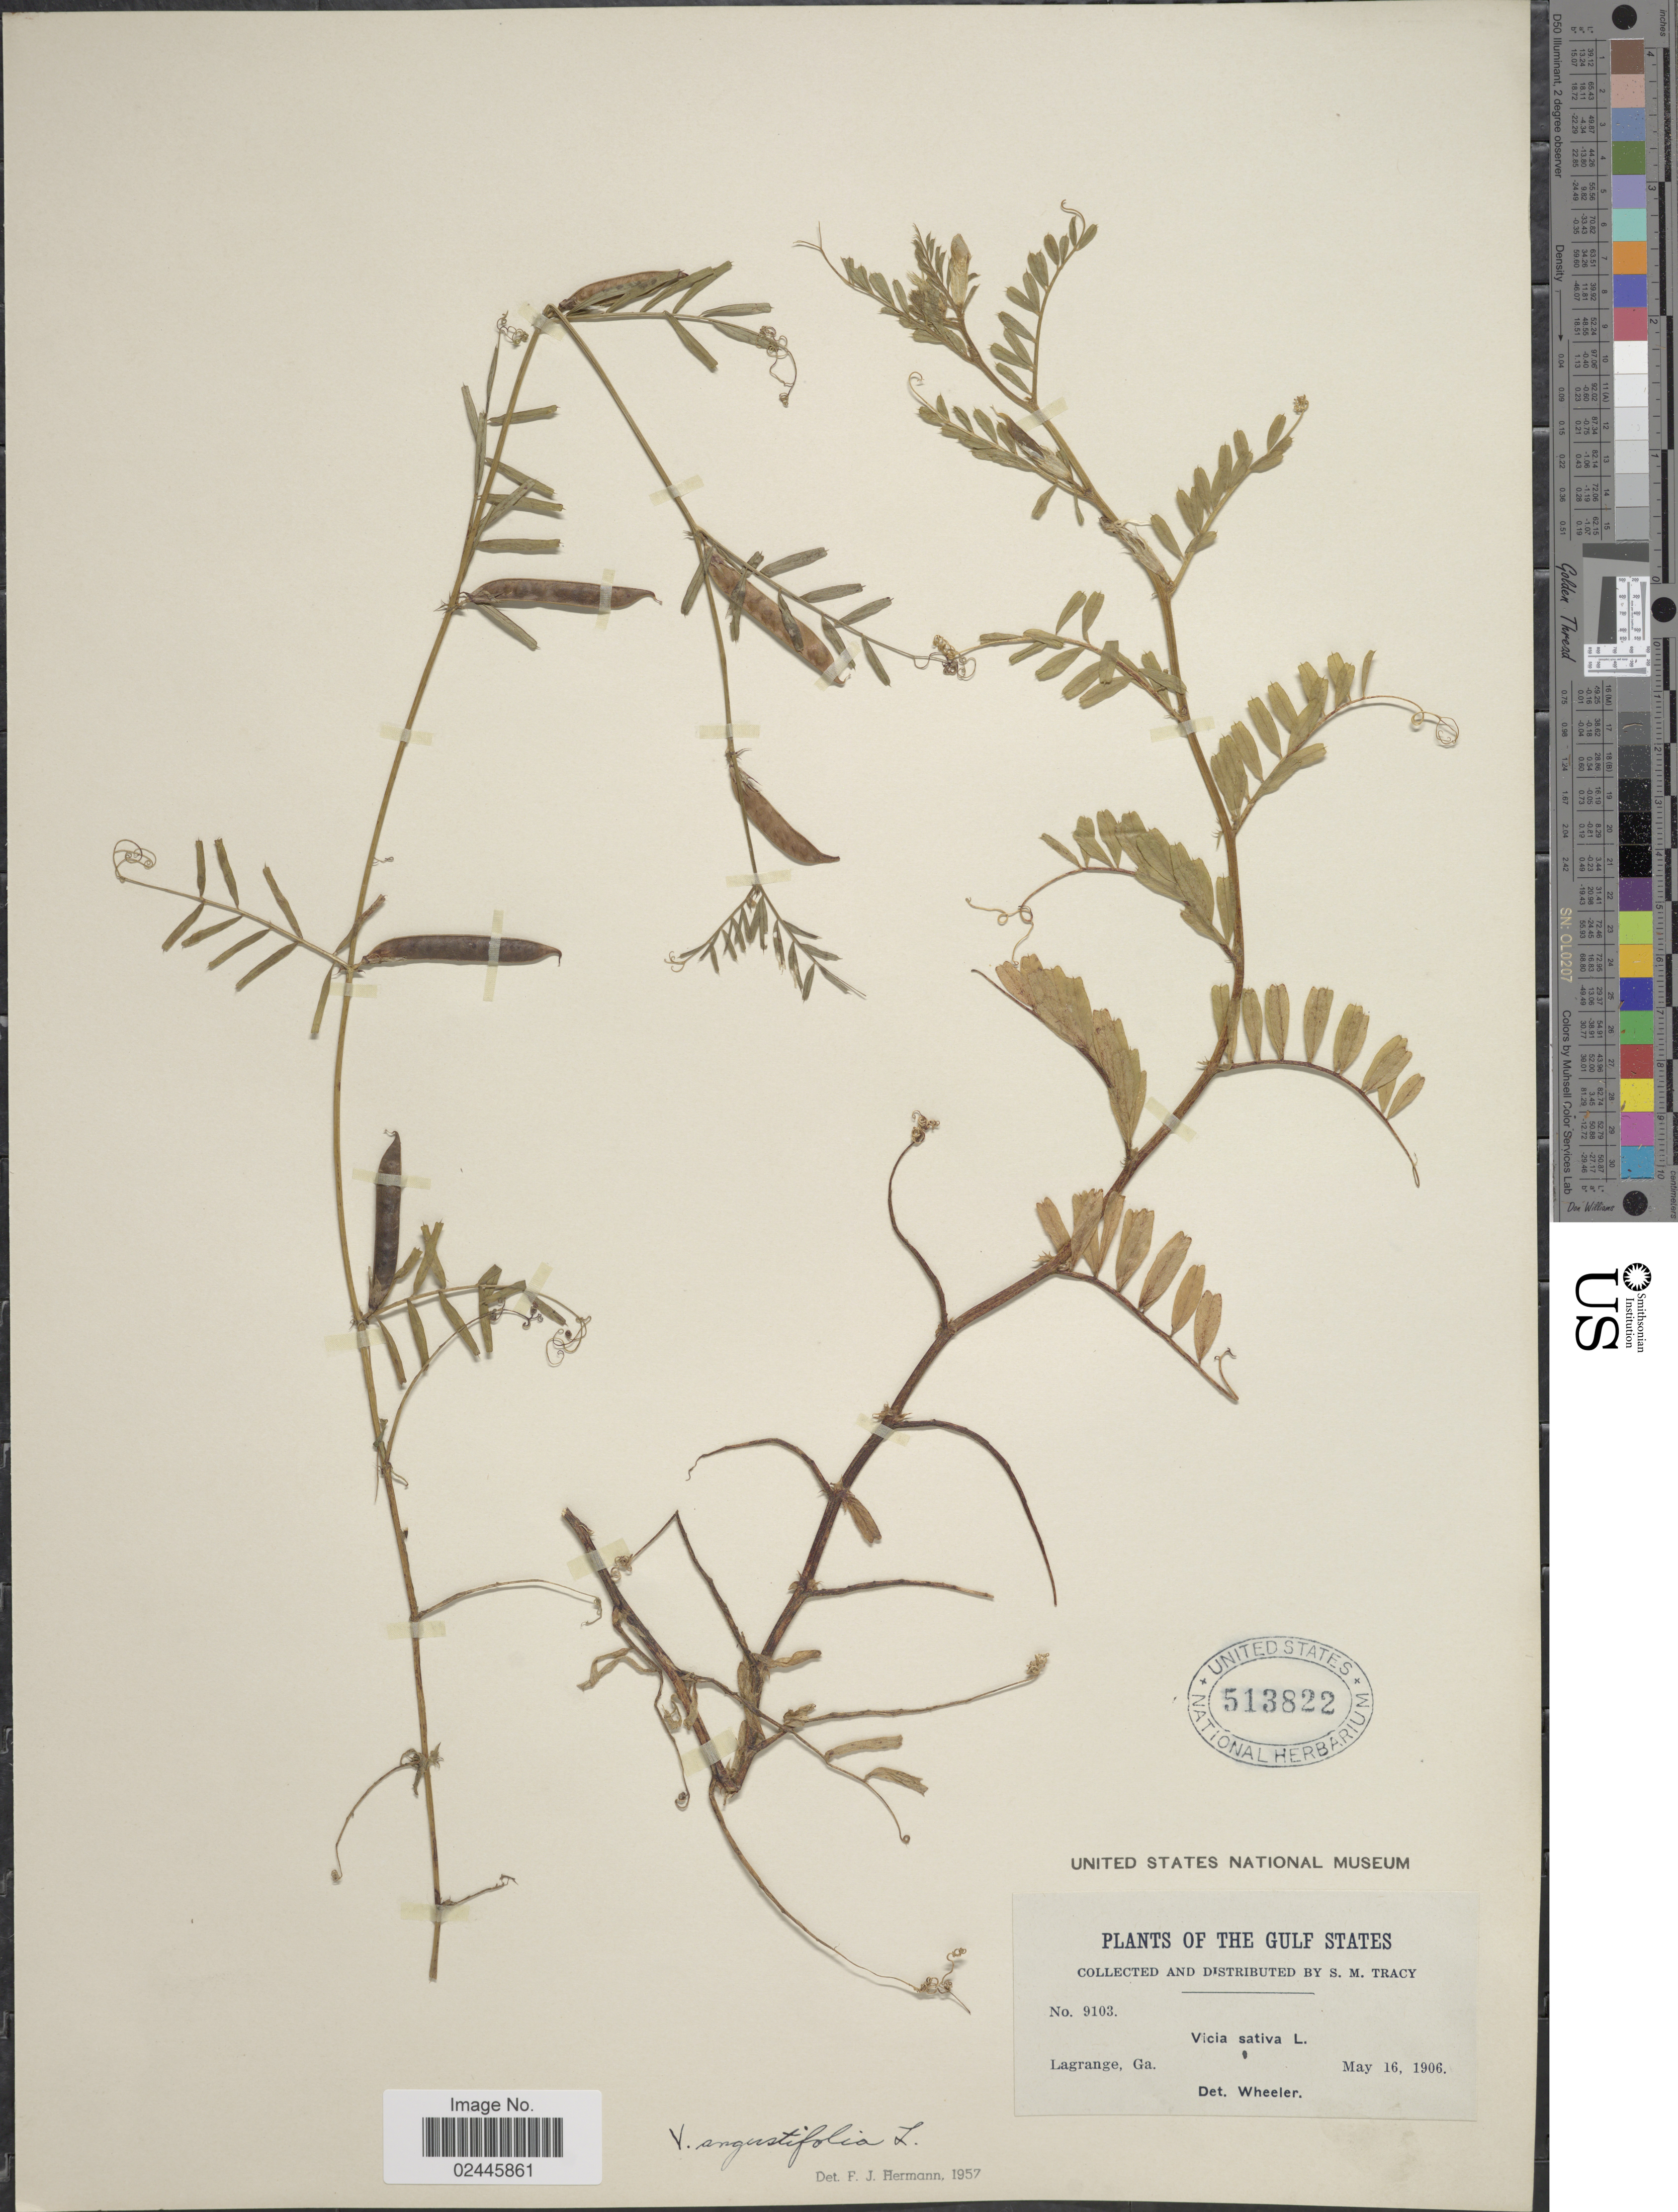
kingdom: Plantae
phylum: Tracheophyta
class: Magnoliopsida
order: Fabales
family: Fabaceae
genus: Vicia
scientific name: Vicia angustifolia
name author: L.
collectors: S. M. Tracy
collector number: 9103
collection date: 1906-05-16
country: United States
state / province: Georgia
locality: Lagrange, Gulf States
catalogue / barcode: US 513822